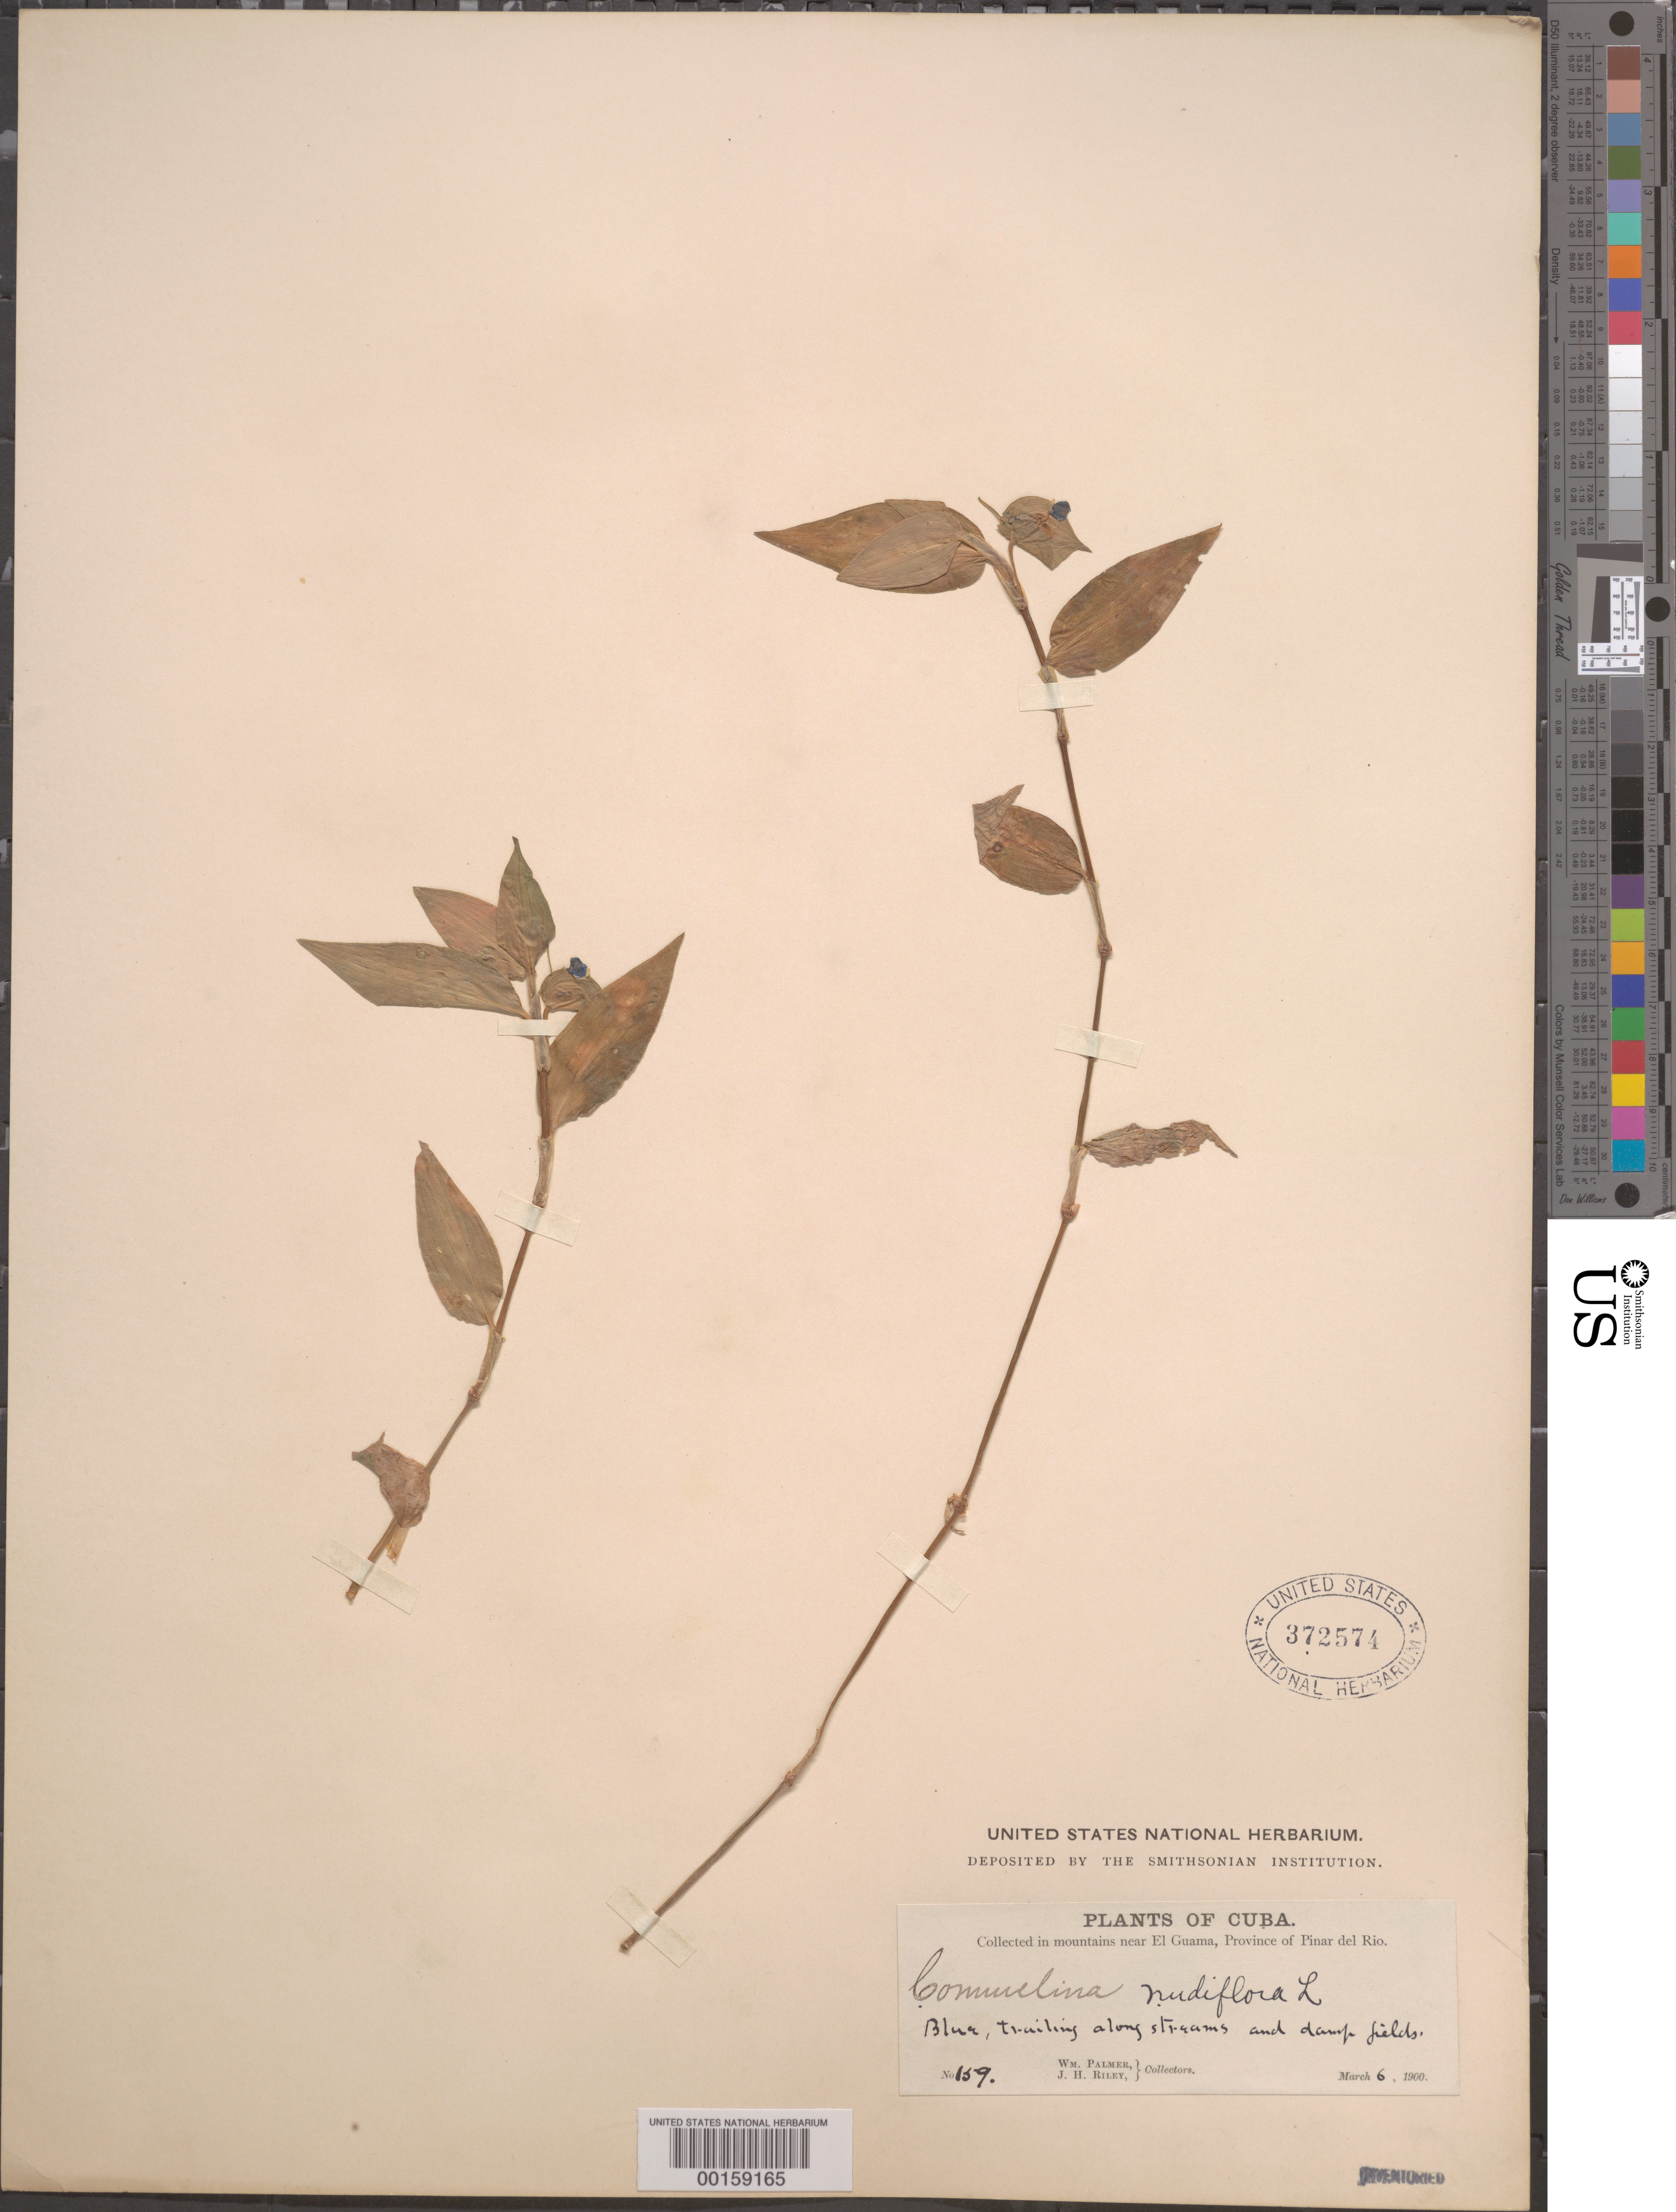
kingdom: Plantae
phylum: Tracheophyta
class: Liliopsida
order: Commelinales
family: Commelinaceae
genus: Commelina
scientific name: Commelina diffusa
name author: Burm. f.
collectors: W. Palmer & J. H. Riley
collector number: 159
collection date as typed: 06 Mar 1900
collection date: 1900-03-06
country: Cuba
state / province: Pinar del Río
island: Greater Antilles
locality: El guama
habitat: Moist soil; along stream and in field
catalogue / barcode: US 372574